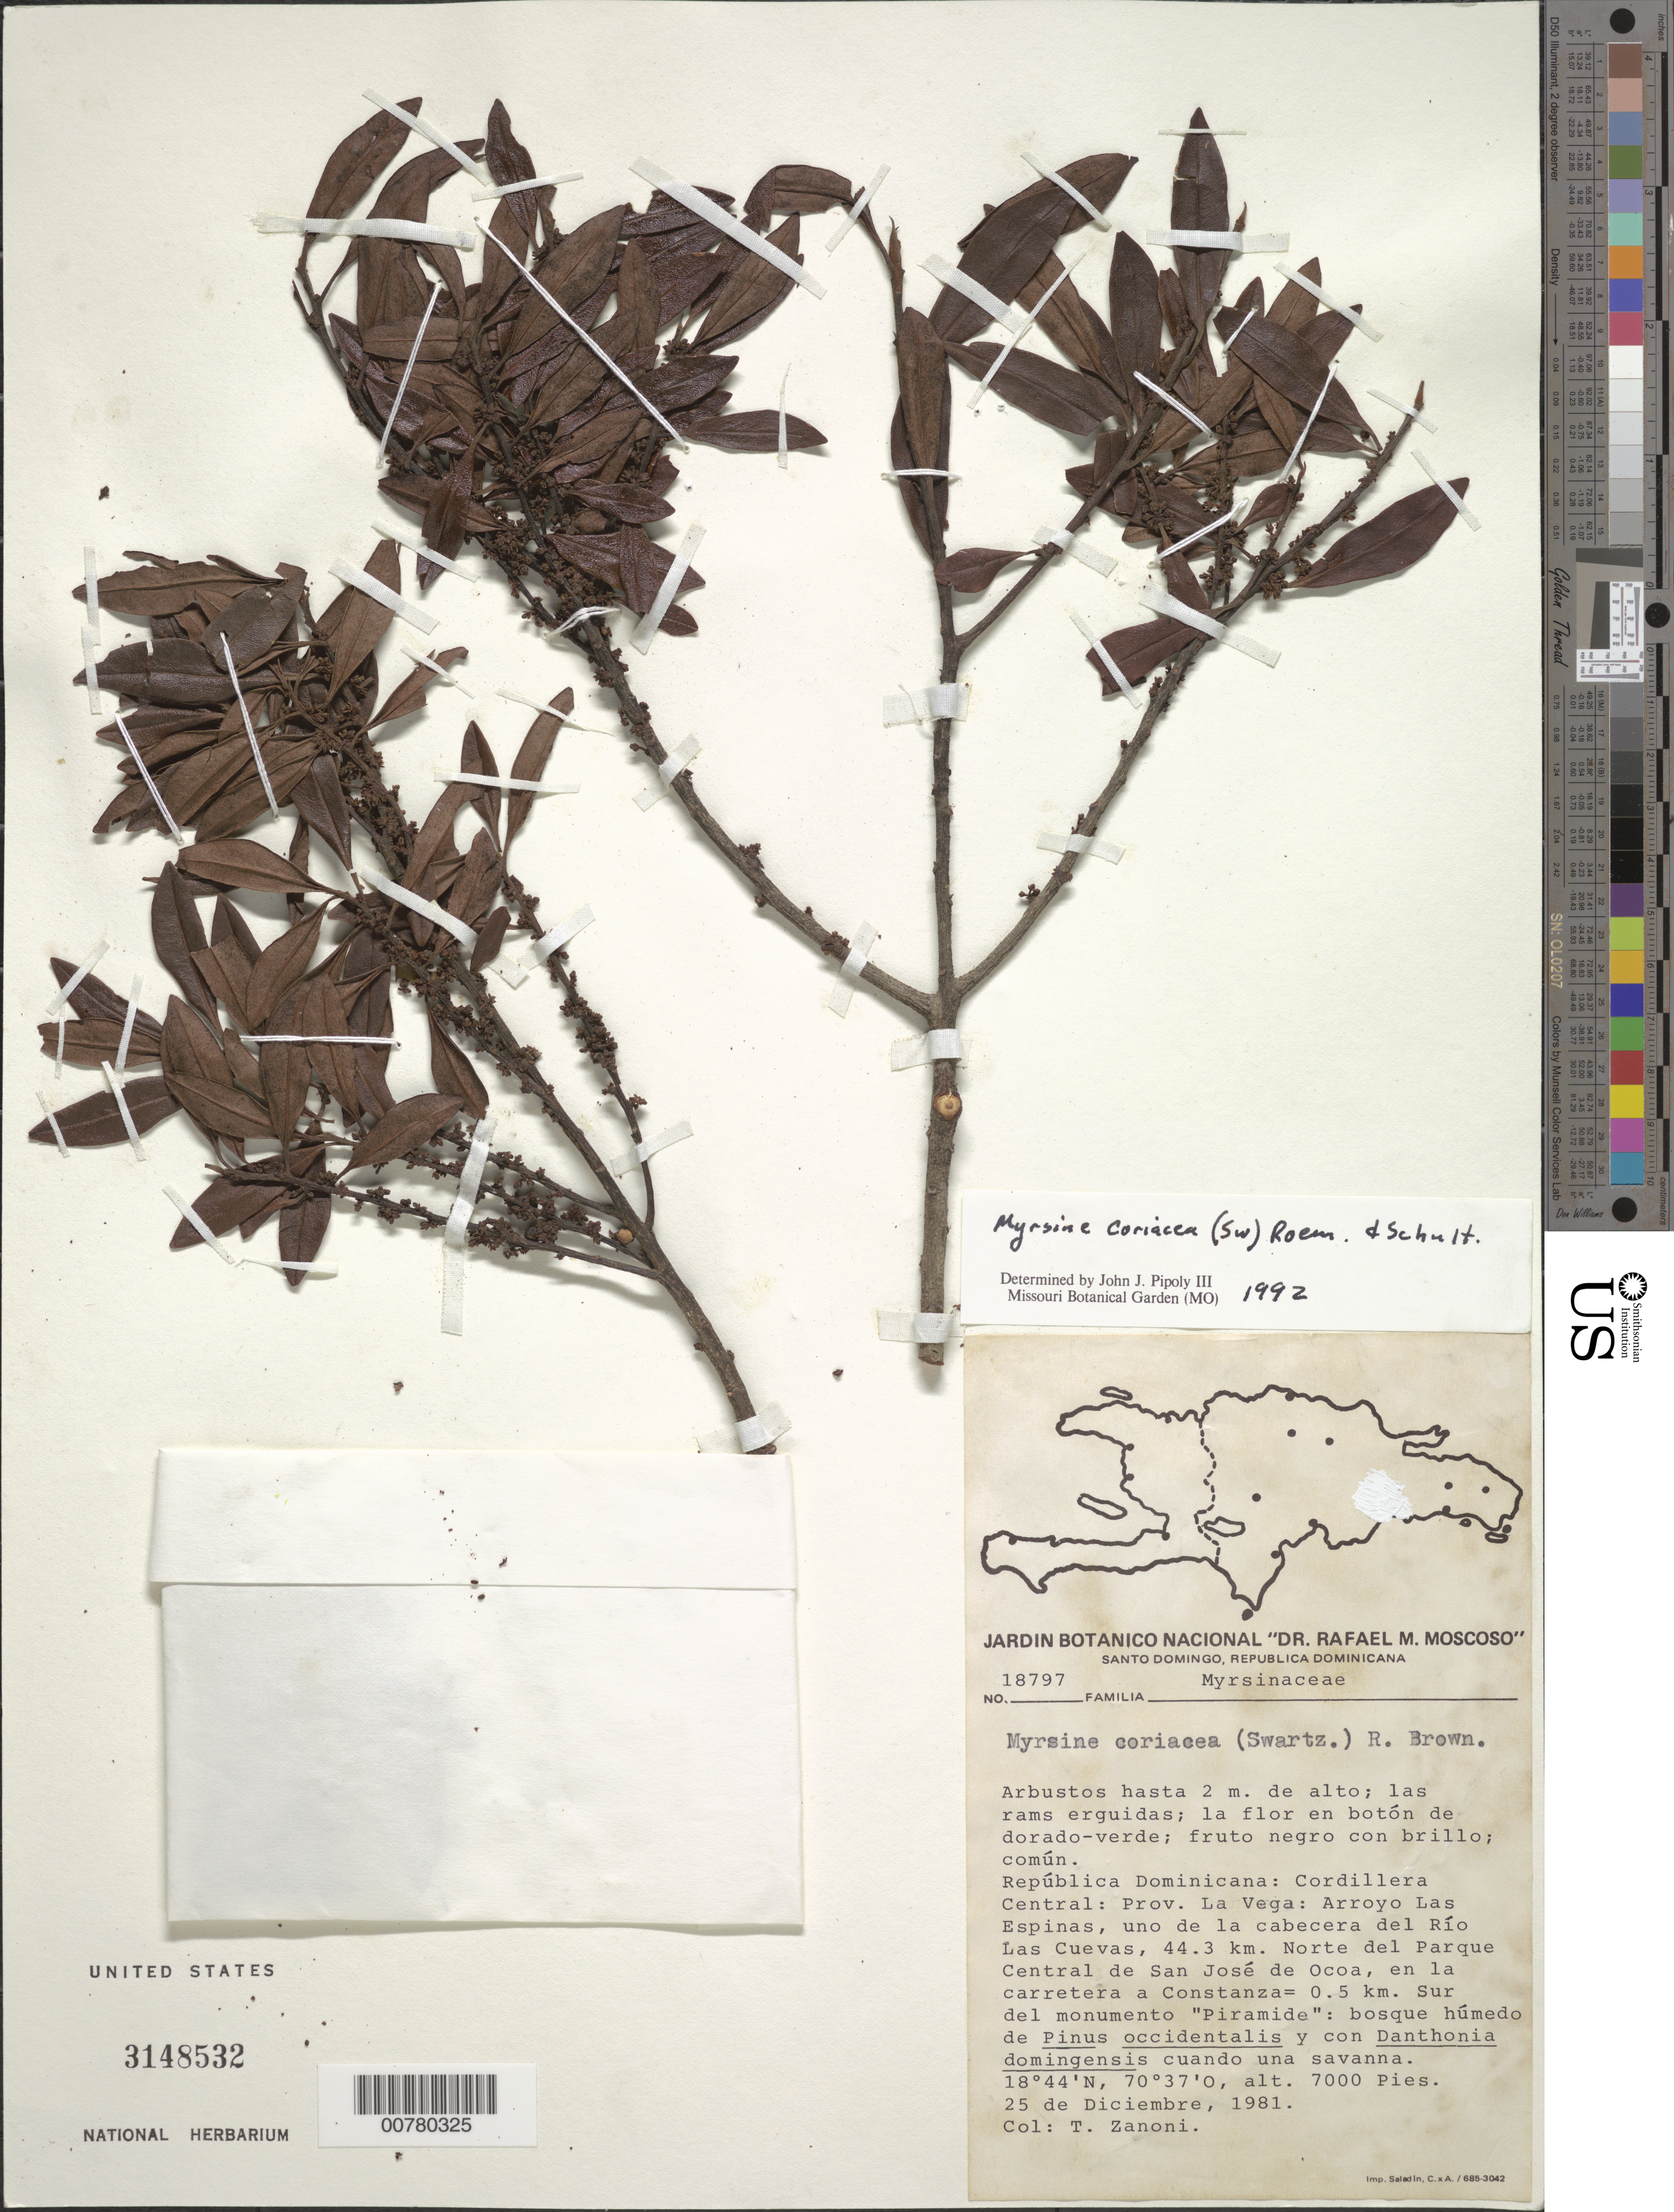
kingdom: Plantae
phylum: Tracheophyta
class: Magnoliopsida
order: Ericales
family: Primulaceae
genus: Myrsine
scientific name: Myrsine coriacea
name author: (Sw.) R. Br. ex Roem. & Schult.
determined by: Pipoly, J. J., III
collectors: T. A. Zanoni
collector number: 18797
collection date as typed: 25 Dec 1981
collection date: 1981-12-25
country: Dominican Republic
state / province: La Vega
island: Hispaniola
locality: Cordillera Central, Arroyo Las Espinas, one tributary of Las Cuevas River, 44.3 km north of San José de Ocoa Central Park, in road to Constanza=0.5 km south of "Piramide" monument.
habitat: Humid forest of Pinus occidentalis, and with Danthonia domingensis in savanna.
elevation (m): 2134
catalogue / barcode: US 3148532